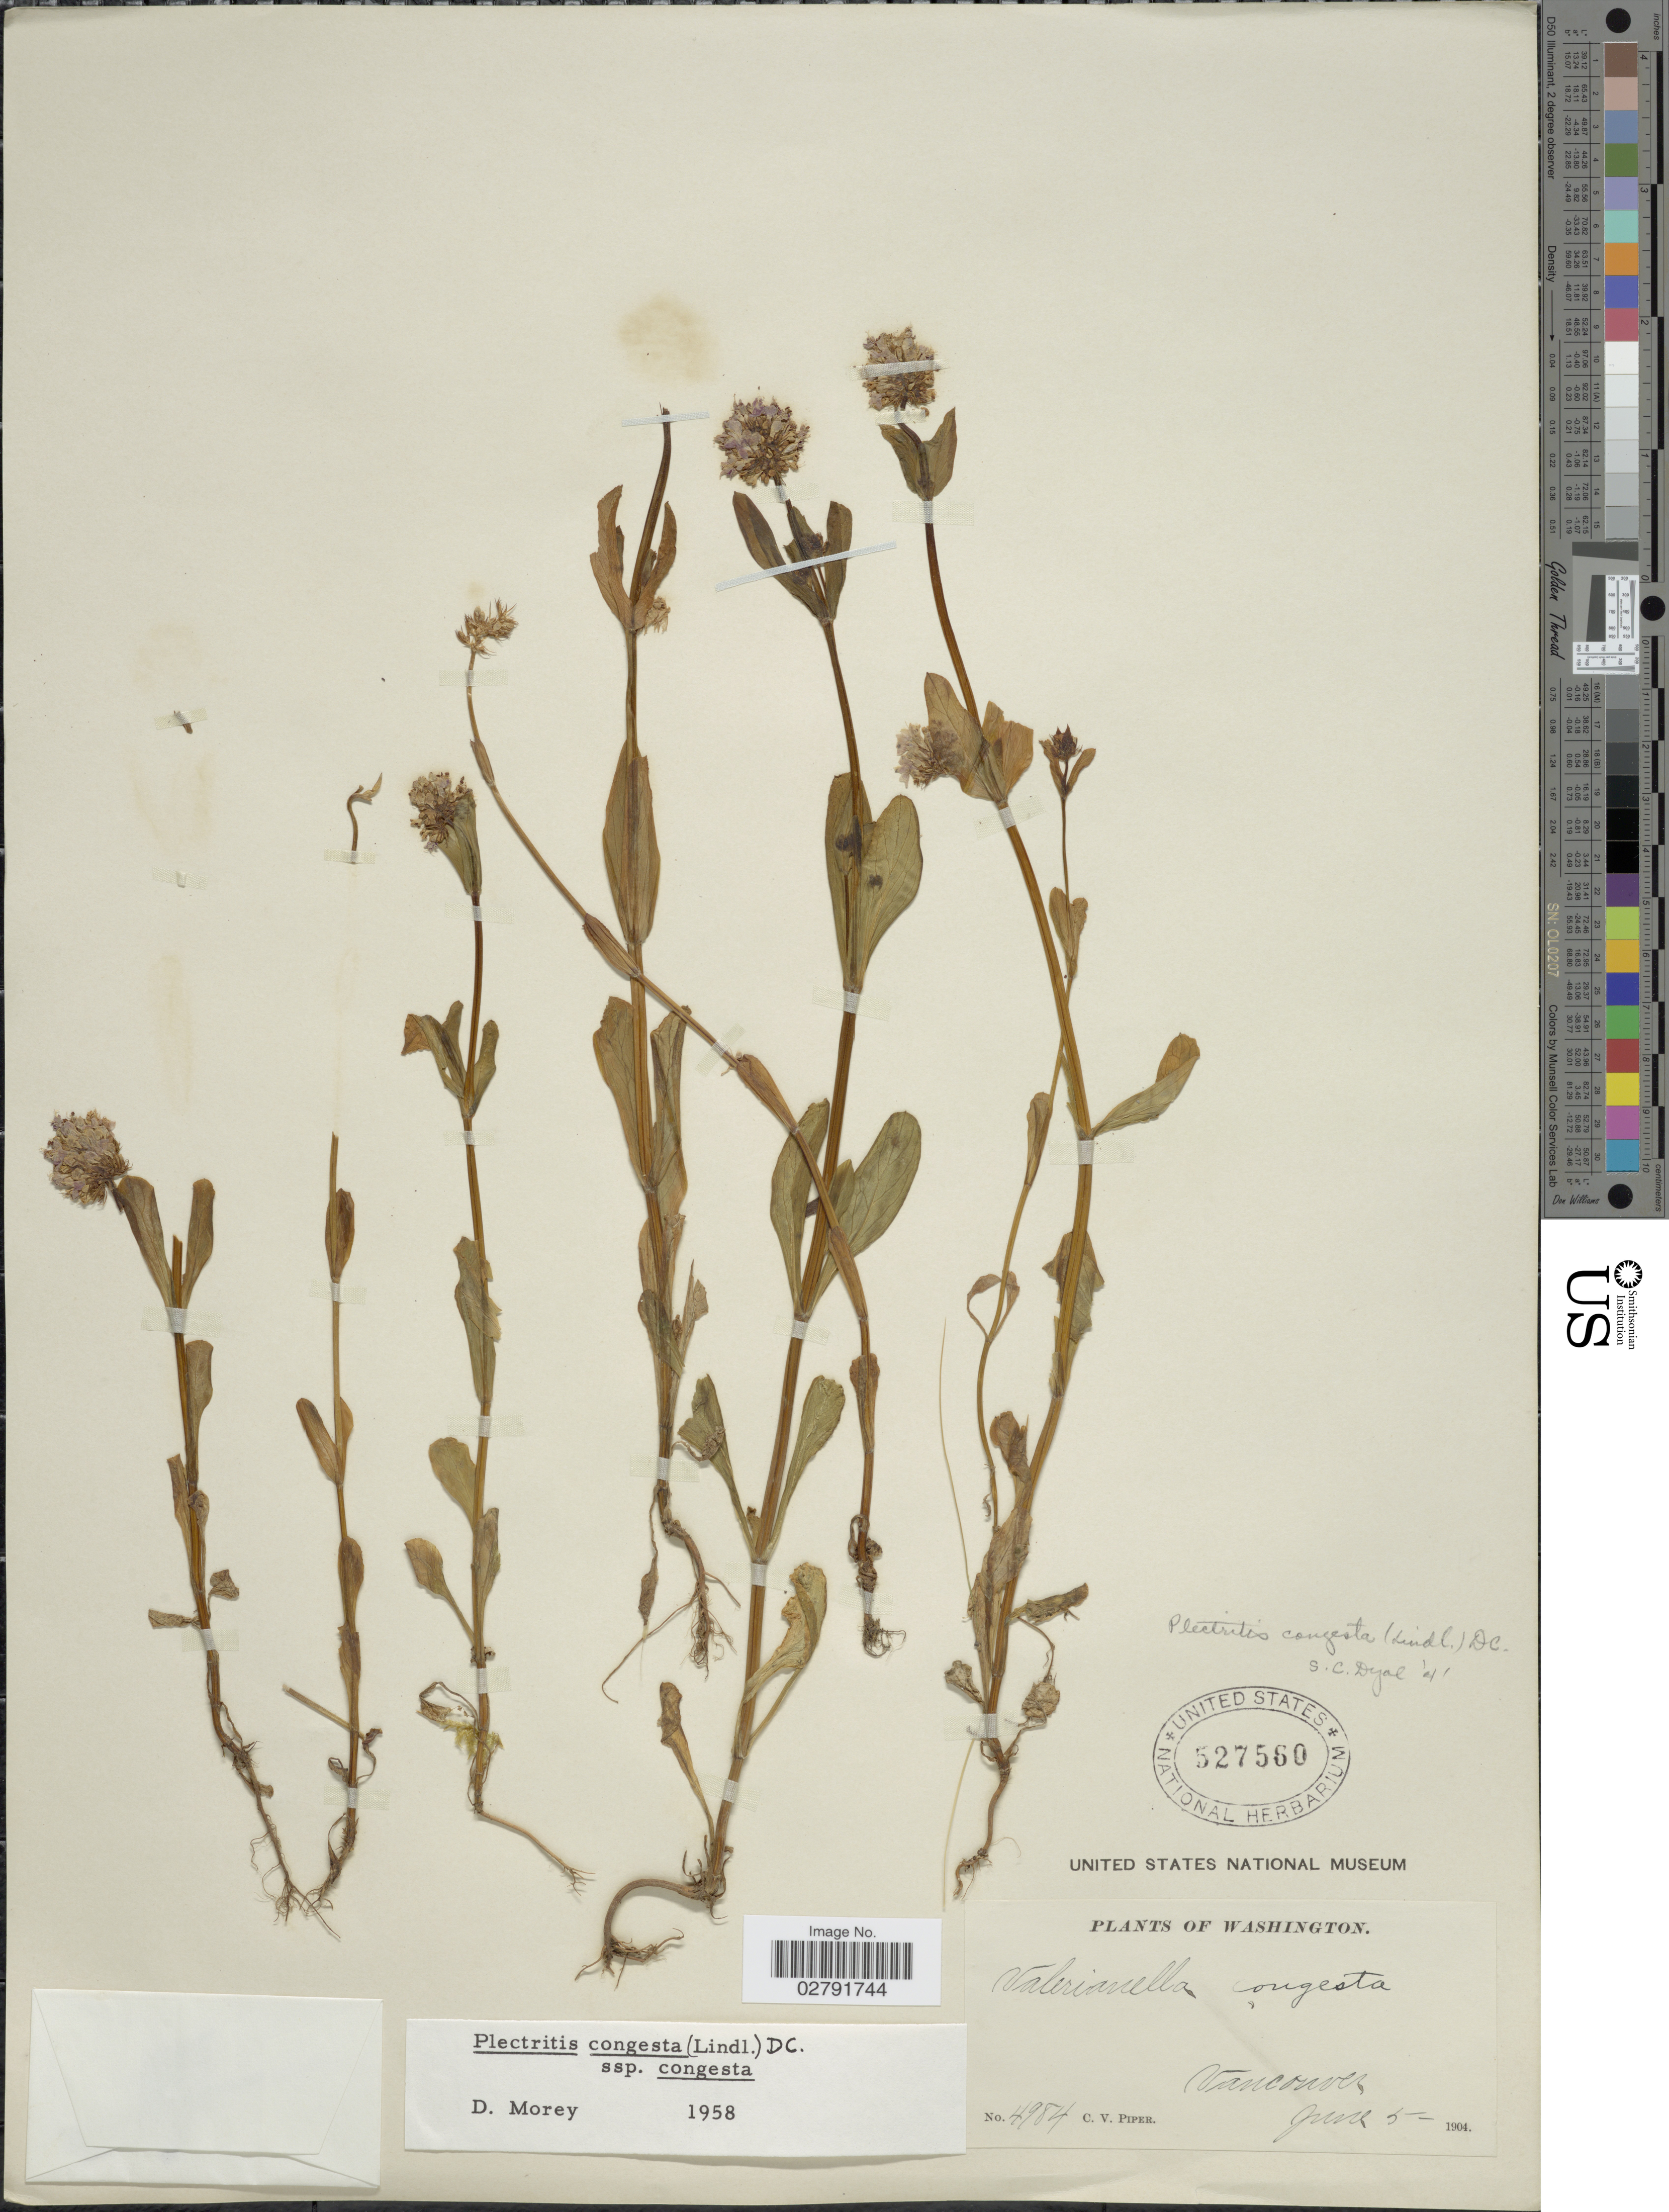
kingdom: Plantae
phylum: Tracheophyta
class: Magnoliopsida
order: Dipsacales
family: Caprifoliaceae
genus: Plectritis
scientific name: Plectritis congesta subsp. congesta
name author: (Lindl.) DC.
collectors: C. V. Piper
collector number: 4984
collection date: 1904-06-05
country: United States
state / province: Washington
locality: Vancouver.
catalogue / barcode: US 527560